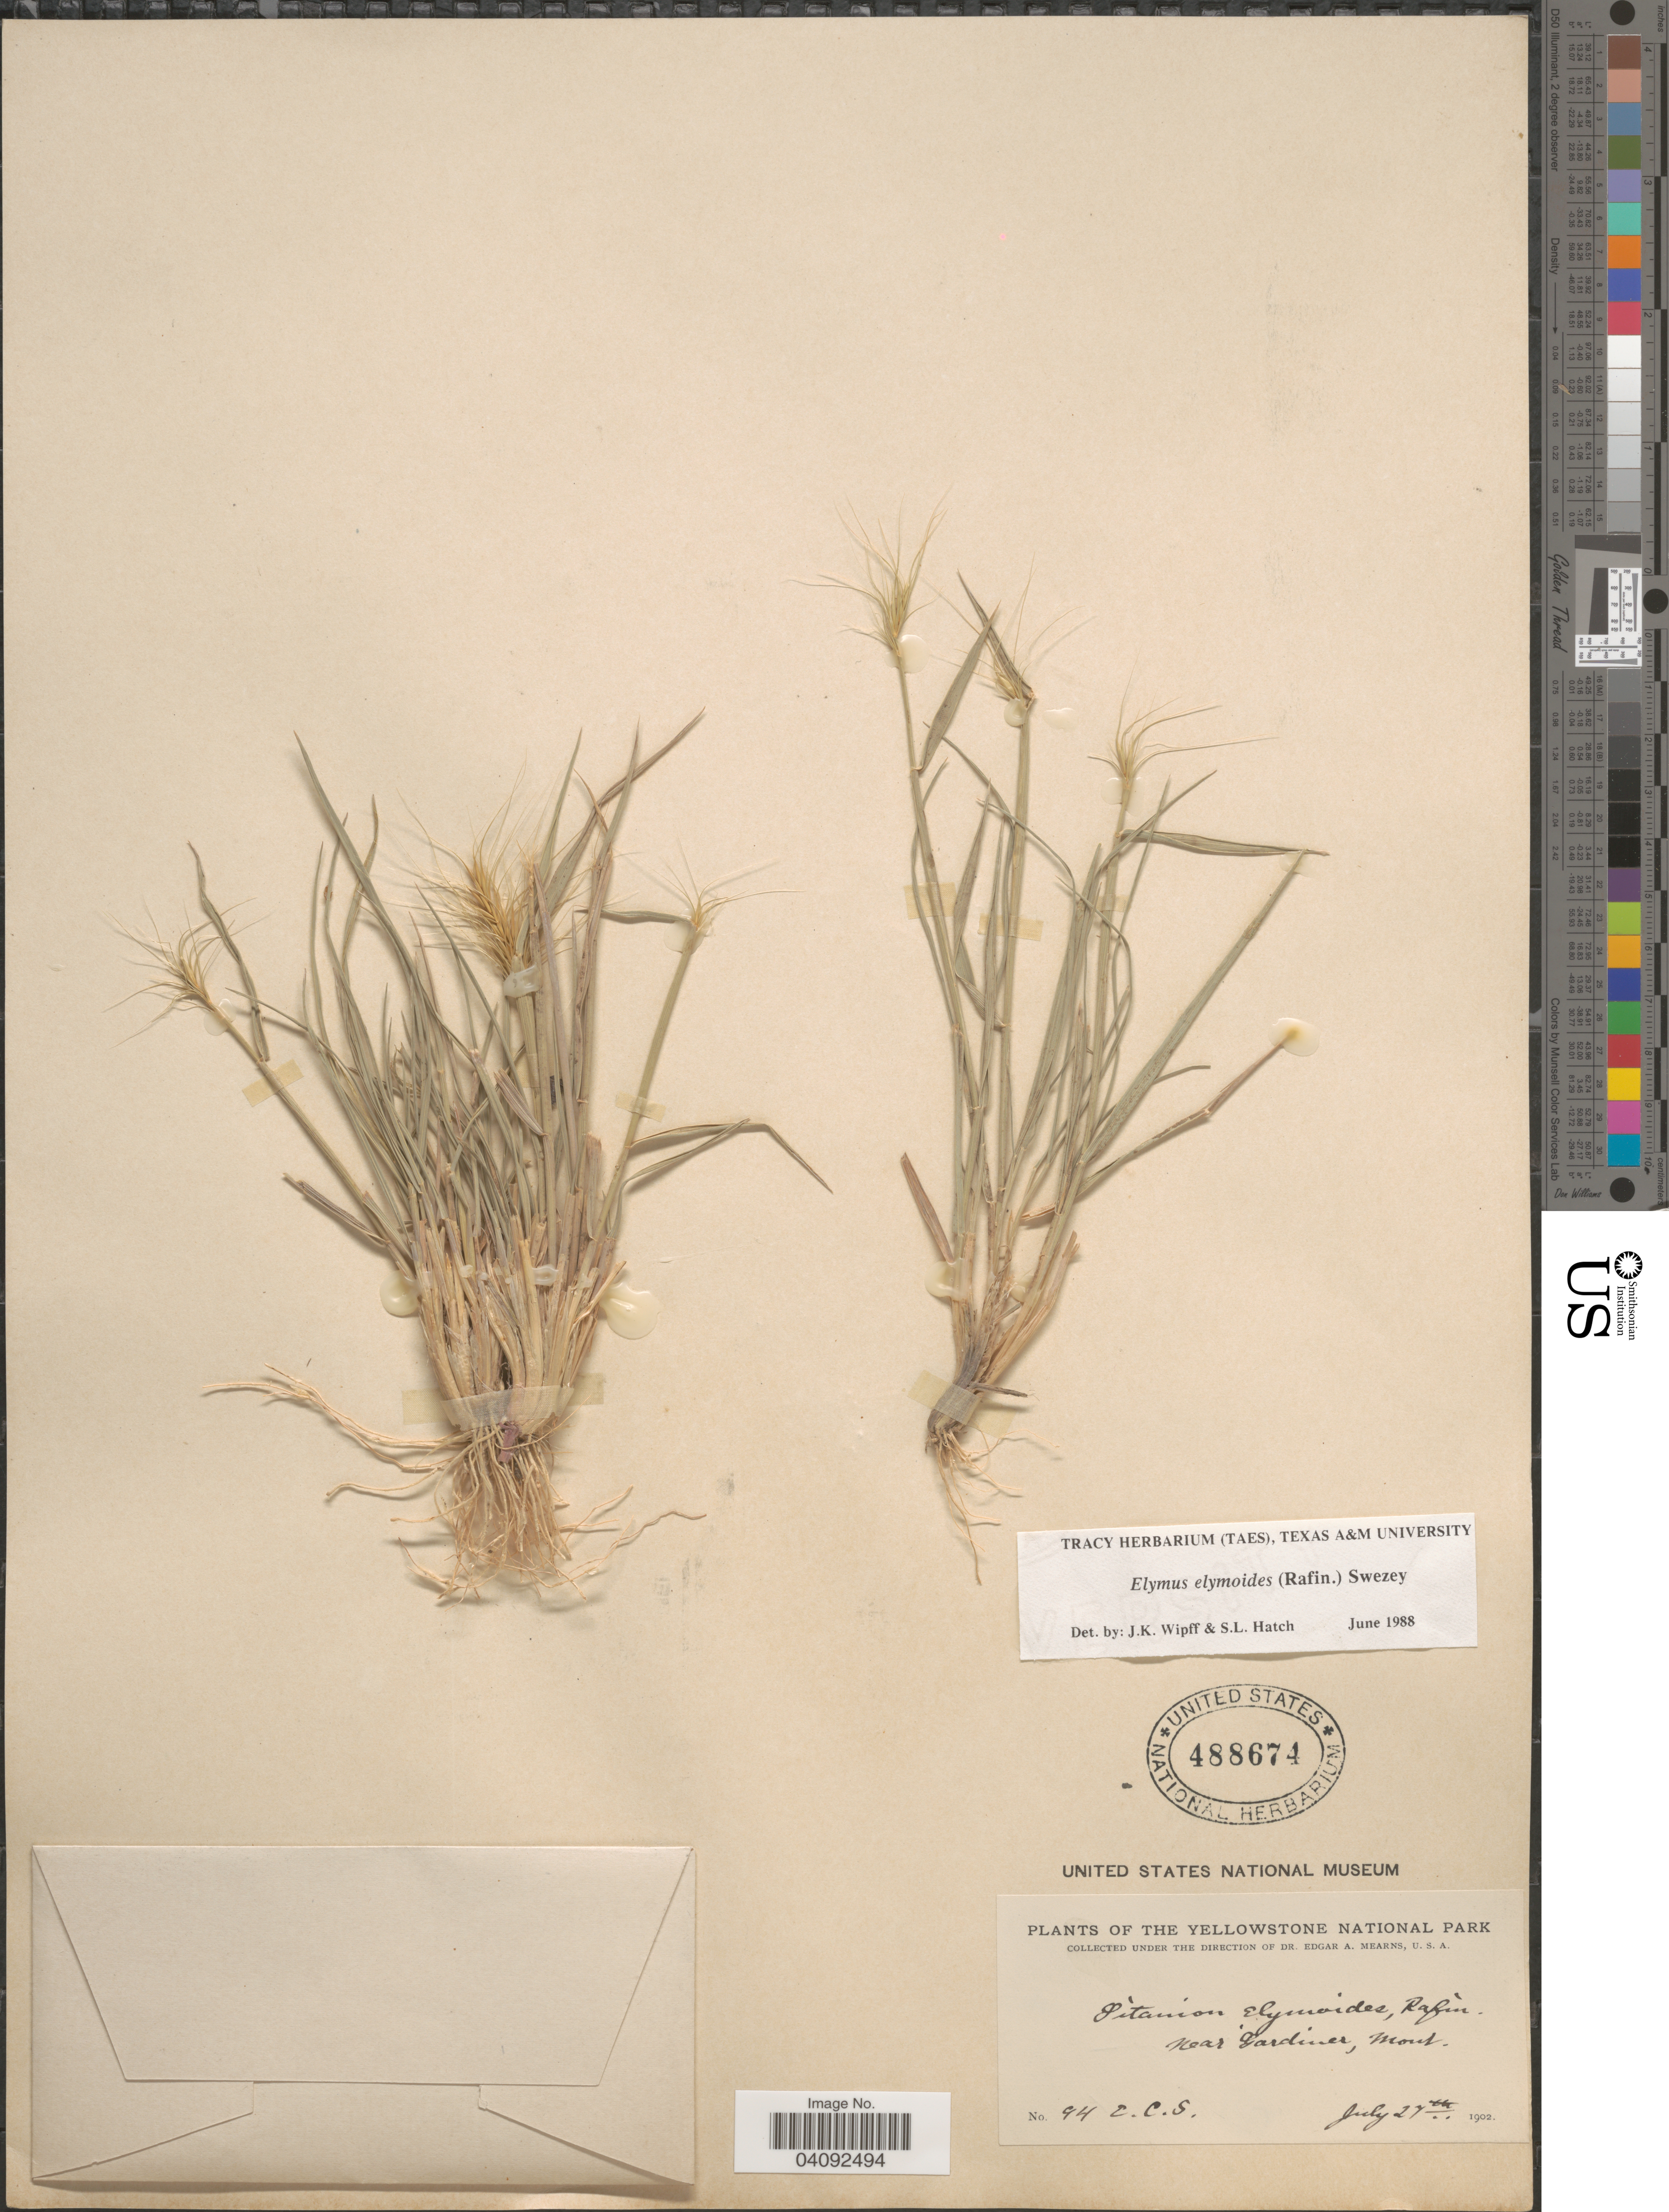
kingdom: Plantae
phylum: Tracheophyta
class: Liliopsida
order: Poales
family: Poaceae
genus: Elymus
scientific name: Elymus elymoides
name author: (Raf.) Swezey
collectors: E. C. Smith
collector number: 94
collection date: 1902-07-27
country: United States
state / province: Montana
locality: The Yellowstone National Park. Near Gardiner.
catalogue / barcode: US 488674